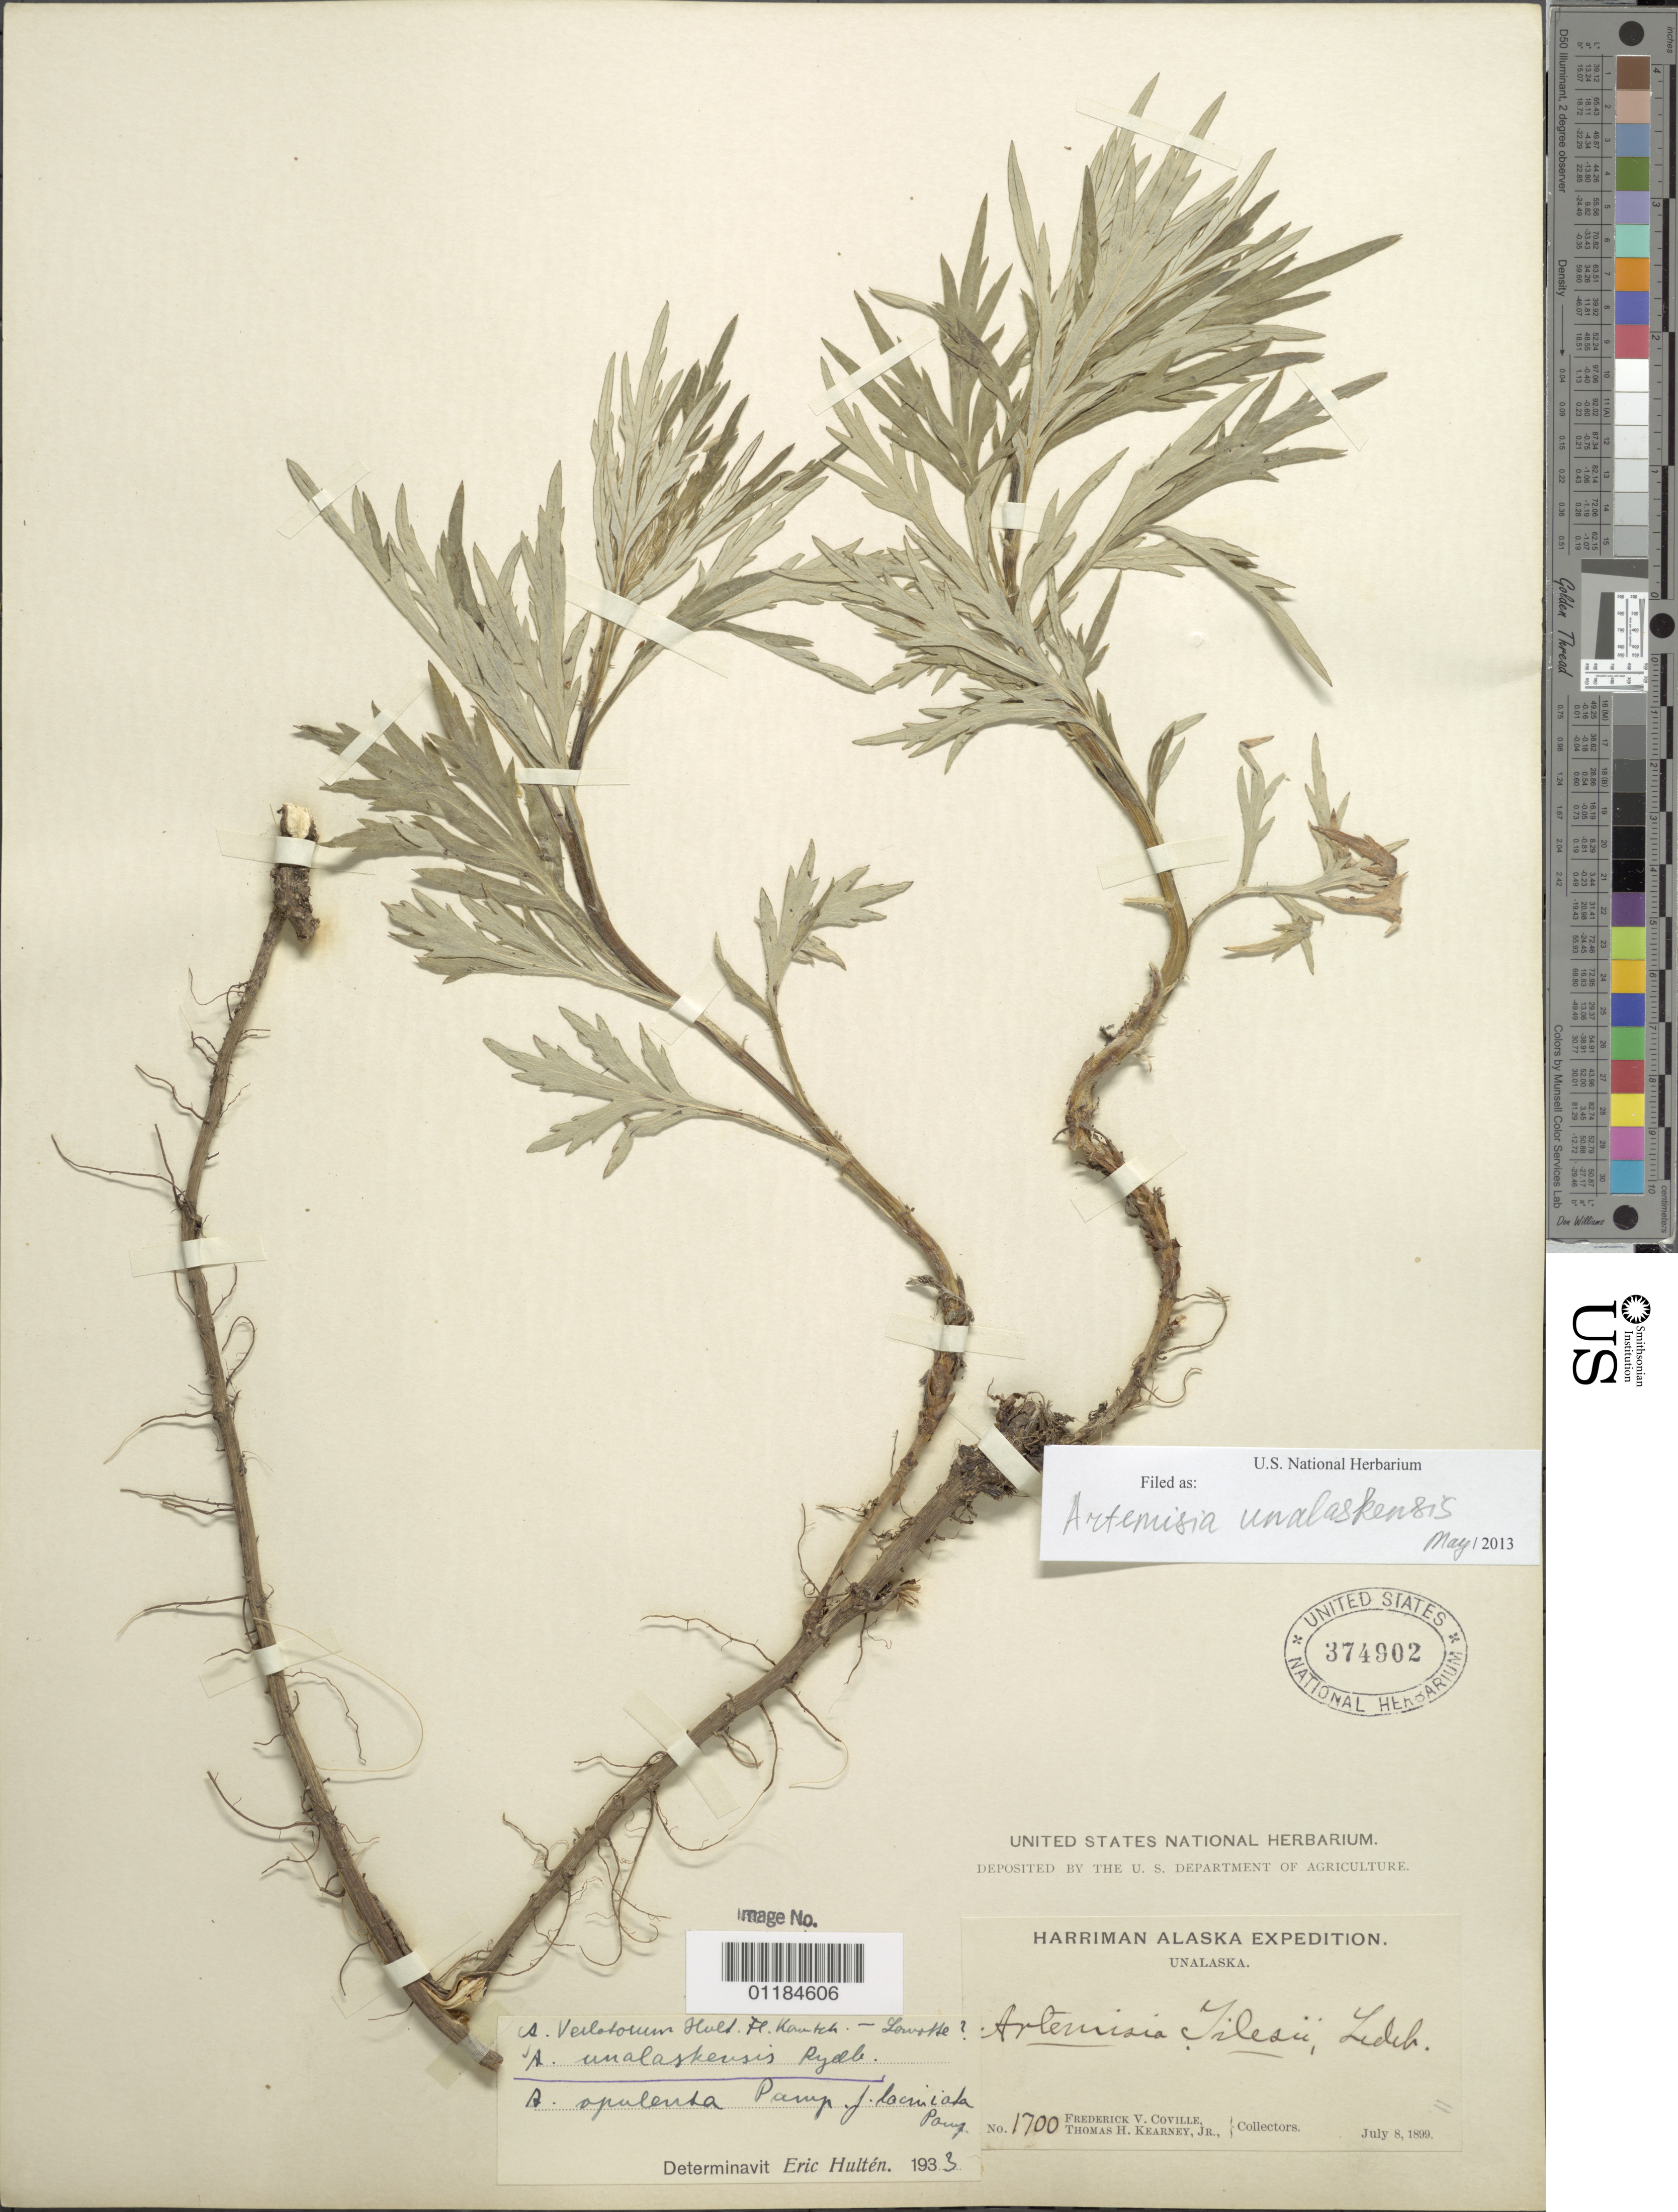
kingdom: Plantae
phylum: Tracheophyta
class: Magnoliopsida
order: Asterales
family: Asteraceae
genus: Artemisia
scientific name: Artemisia unalaskensis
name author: Rydb.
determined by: Hultén, [O.] Eric G.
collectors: F. V. Coville & T. H. Kearney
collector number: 1700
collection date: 1899-07-08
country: United States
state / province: Alaska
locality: Unalaska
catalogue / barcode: US 374902